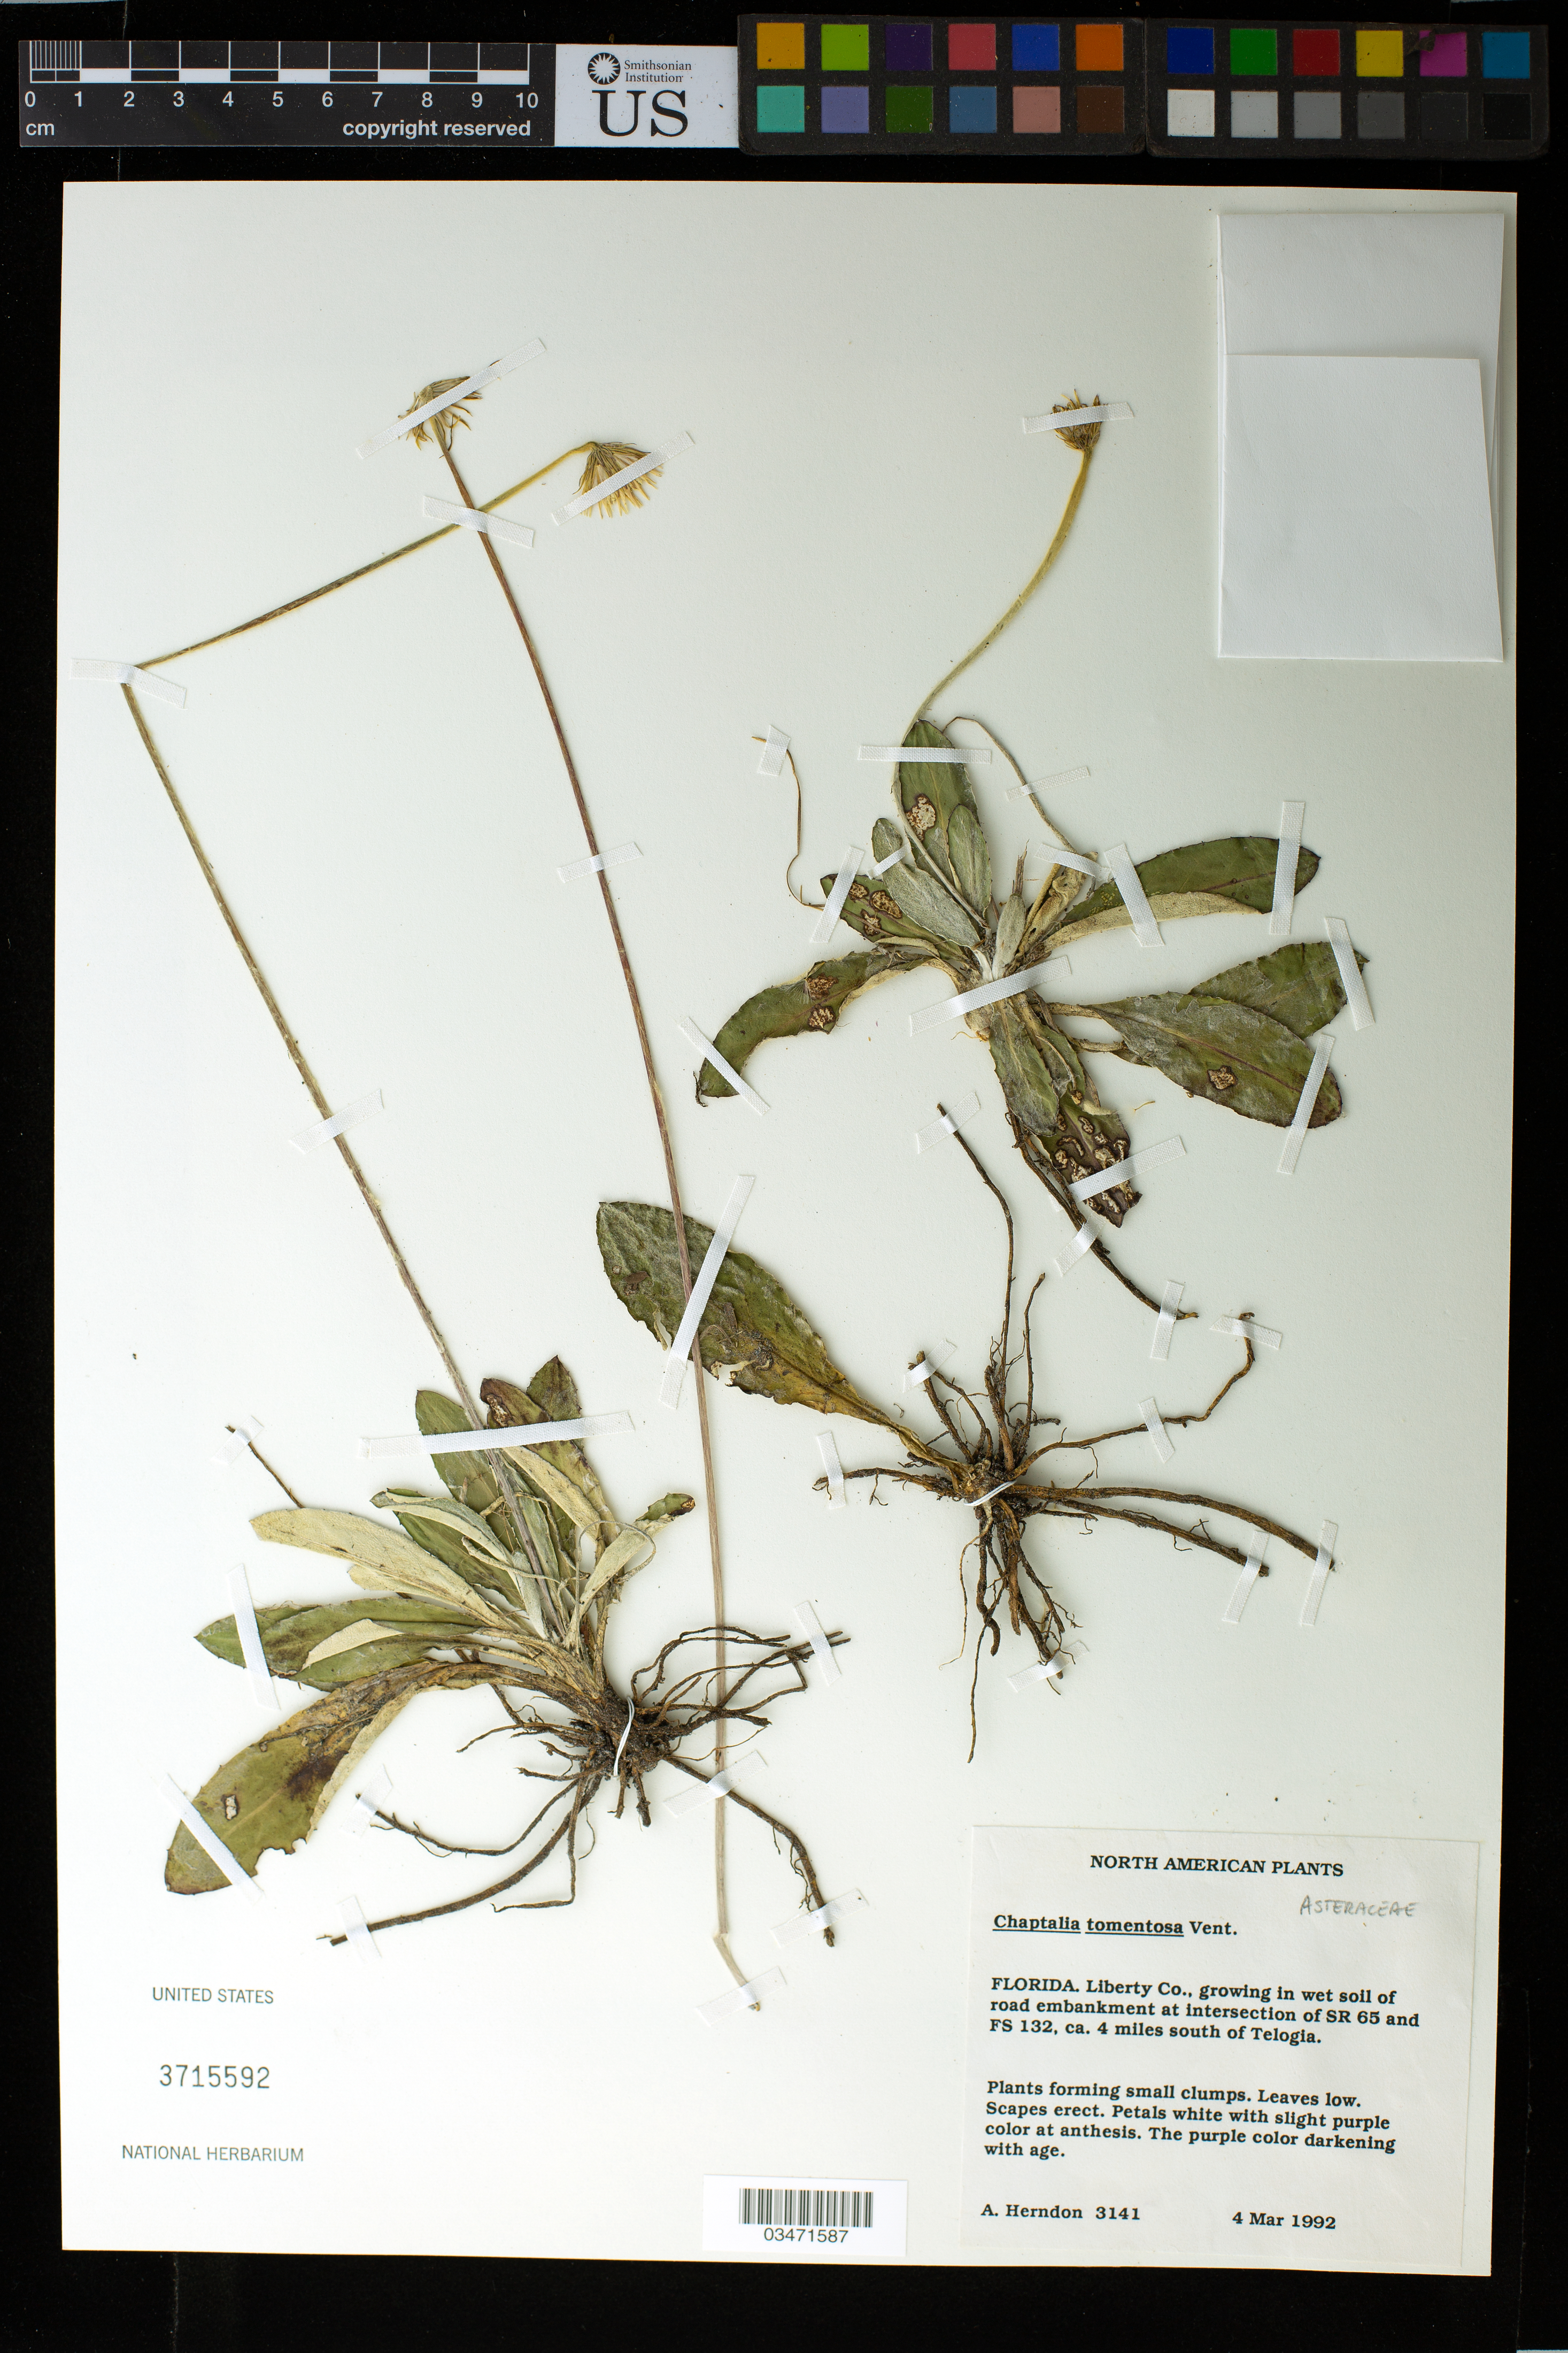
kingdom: Plantae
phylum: Tracheophyta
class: Magnoliopsida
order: Asterales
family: Asteraceae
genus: Chaptalia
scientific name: Chaptalia tomentosa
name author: Vent.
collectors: A. Herndon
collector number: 3141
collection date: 1992-03-04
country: United States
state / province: Florida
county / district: Liberty County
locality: Telogia, at intersection of SR 65 and FS 132, ca. 4 miles S of Telogia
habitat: Growing in wet soil of road embankment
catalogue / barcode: US 3715592